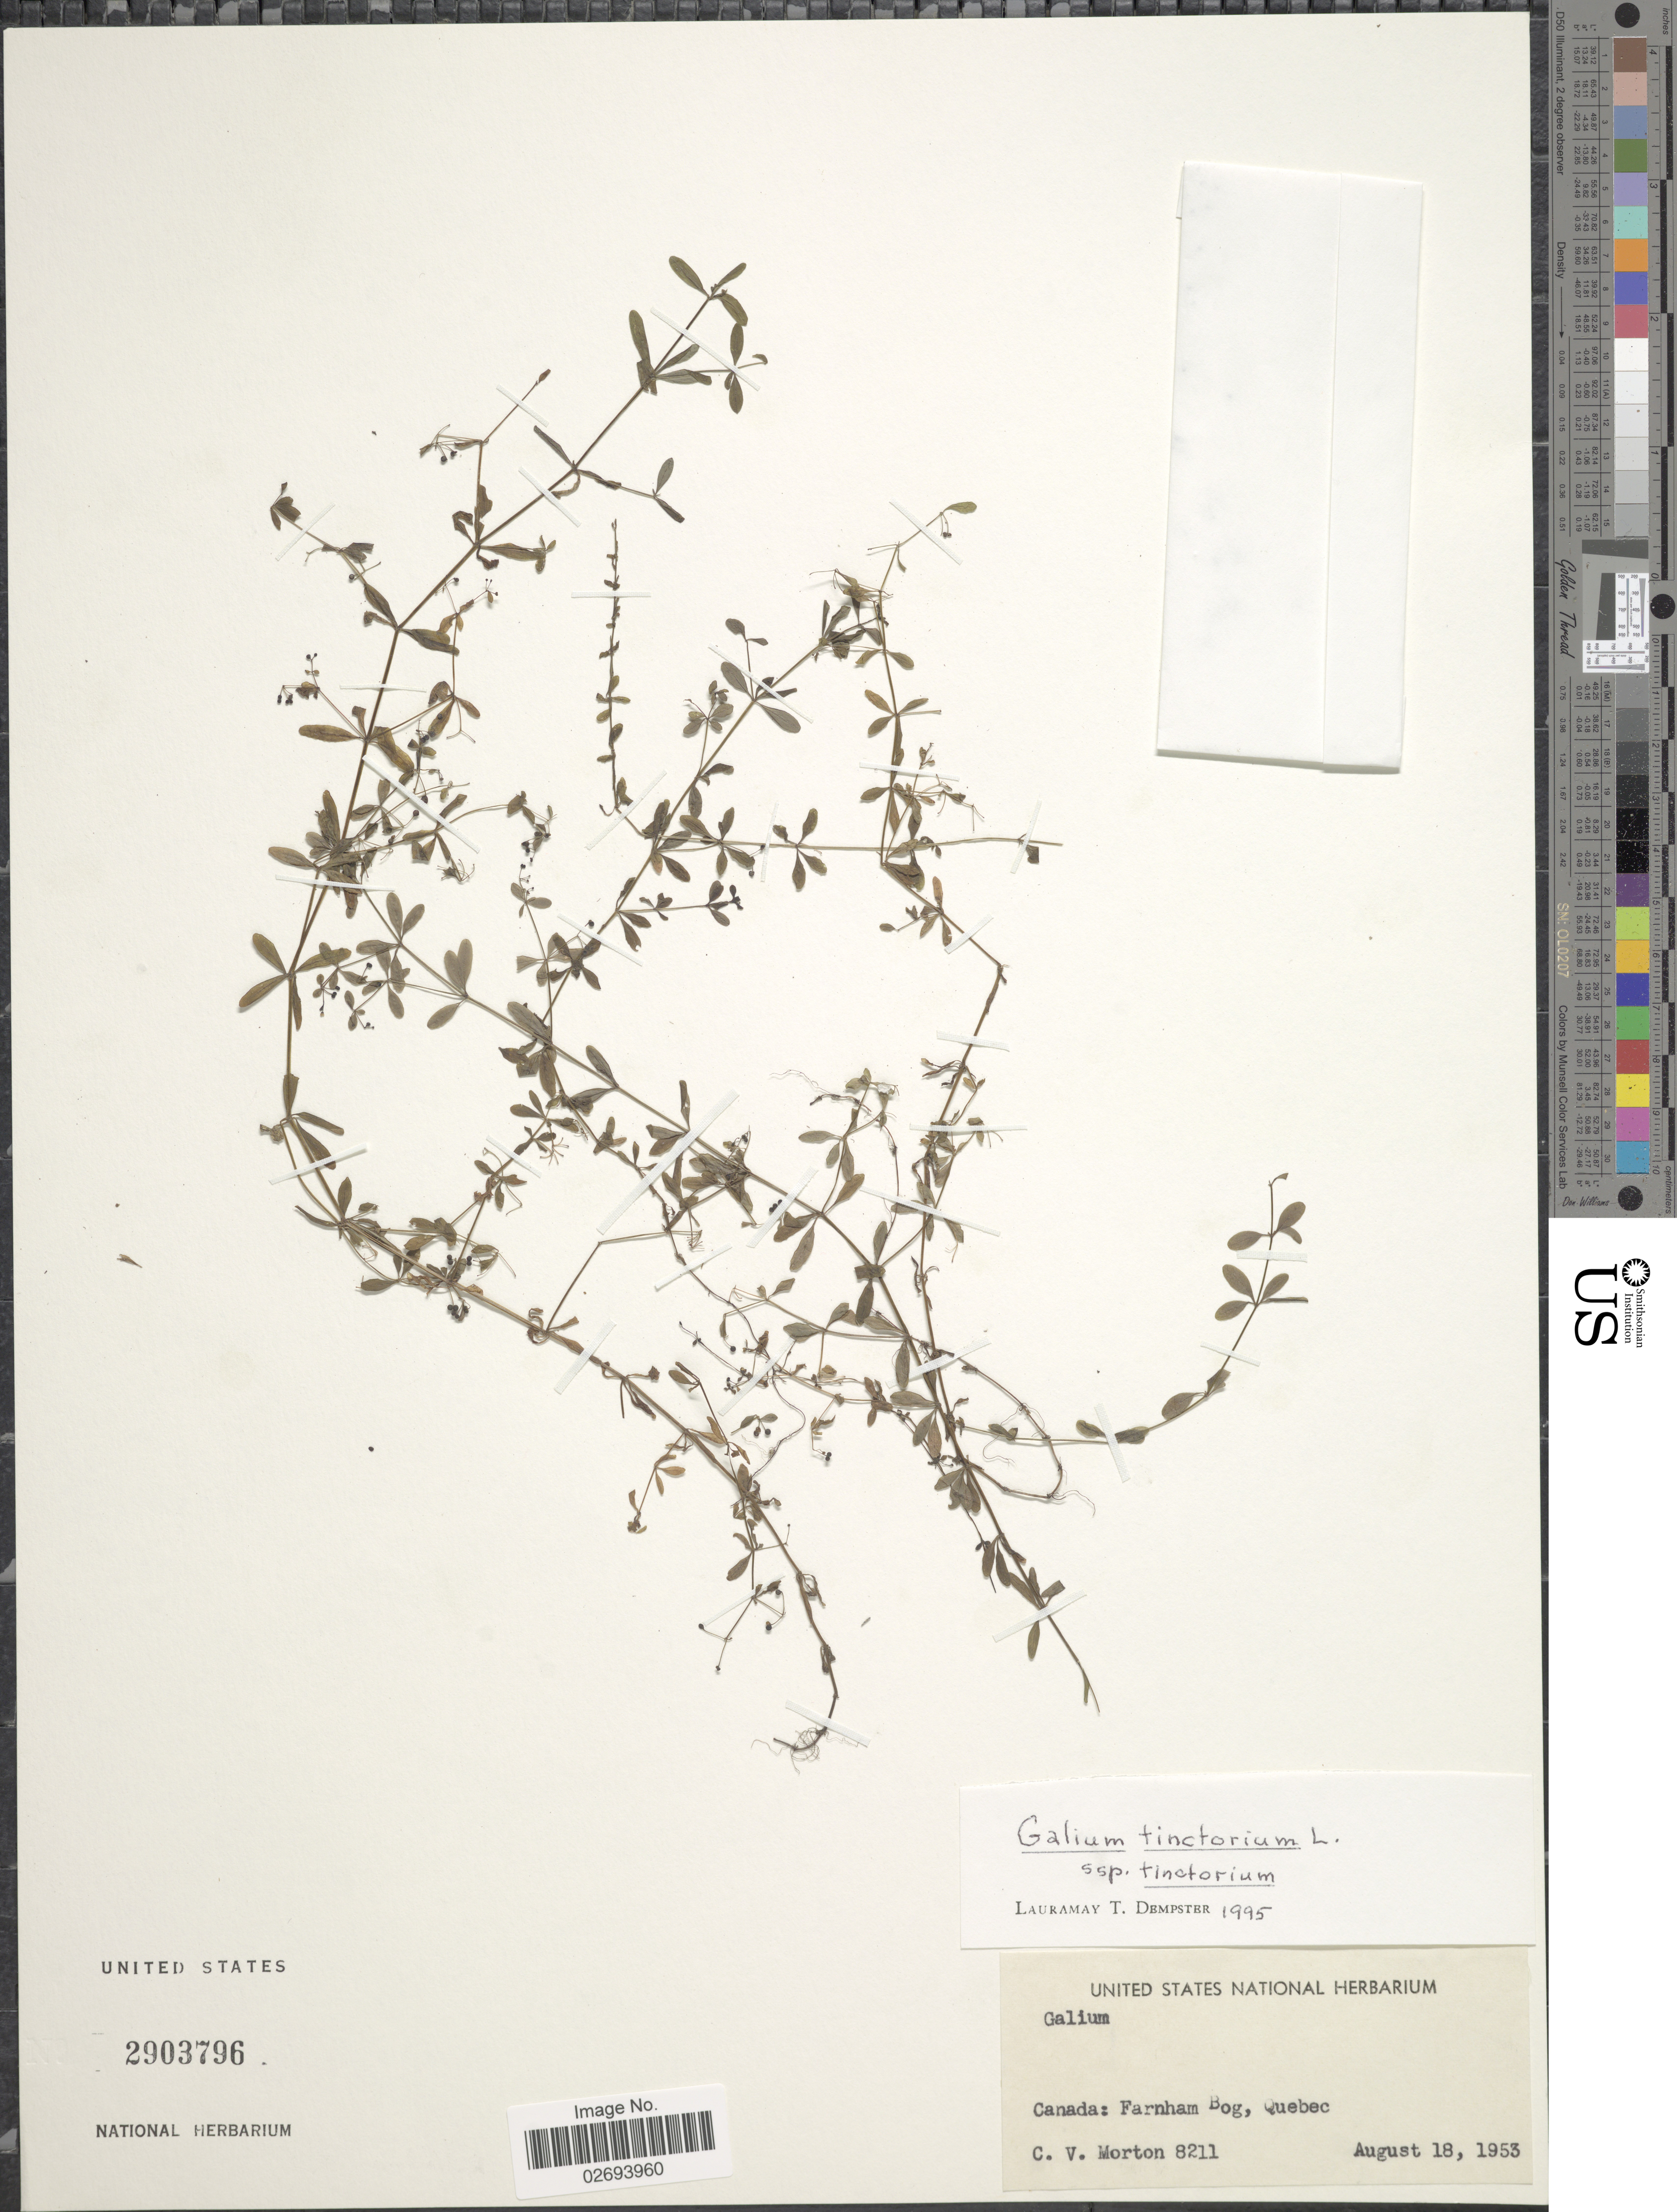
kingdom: Plantae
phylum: Tracheophyta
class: Magnoliopsida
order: Gentianales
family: Rubiaceae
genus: Galium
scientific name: Galium tinctorium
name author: (L.) Scop.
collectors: C. V. Morton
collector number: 8211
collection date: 1953-08-18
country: Canada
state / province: Quebec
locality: Farnham Bog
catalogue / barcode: US 2903796